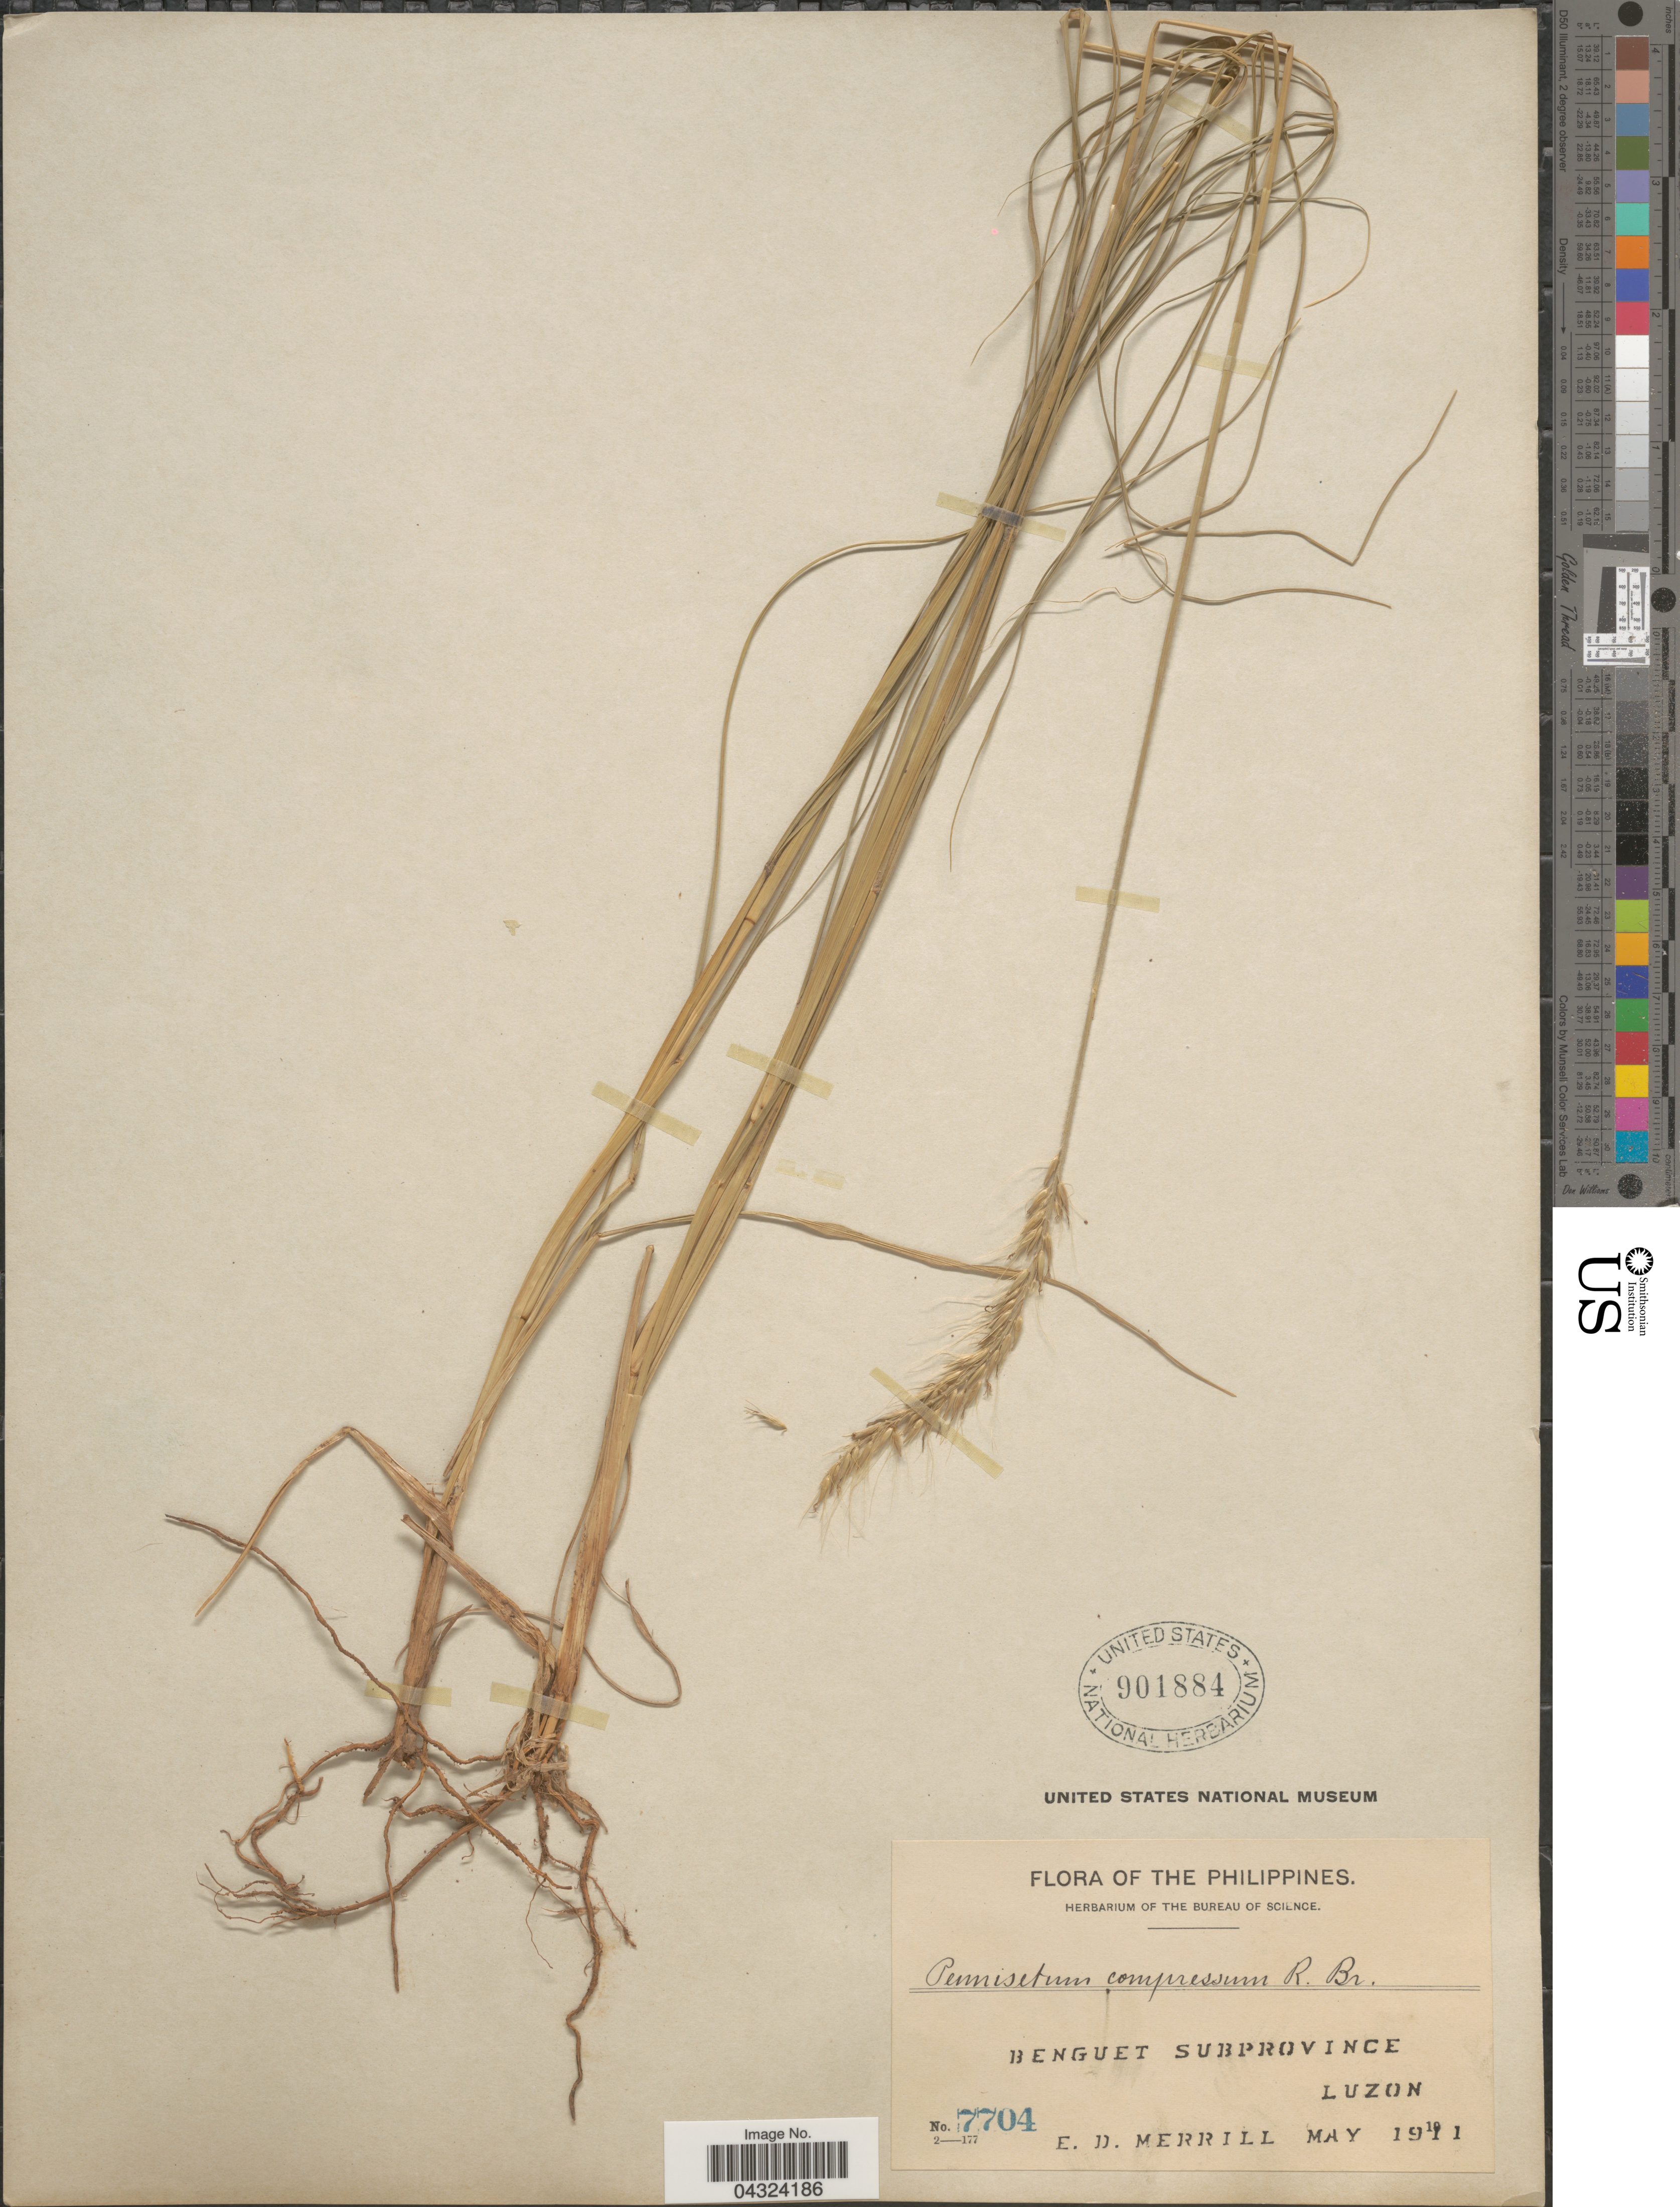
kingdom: Plantae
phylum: Tracheophyta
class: Liliopsida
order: Poales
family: Poaceae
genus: Cenchrus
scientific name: Cenchrus purpurascens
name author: Thunb.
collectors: E. D. Merrill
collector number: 7704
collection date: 1911-05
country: Philippines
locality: Benguet Subprovince. Luzon.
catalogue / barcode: US 901884